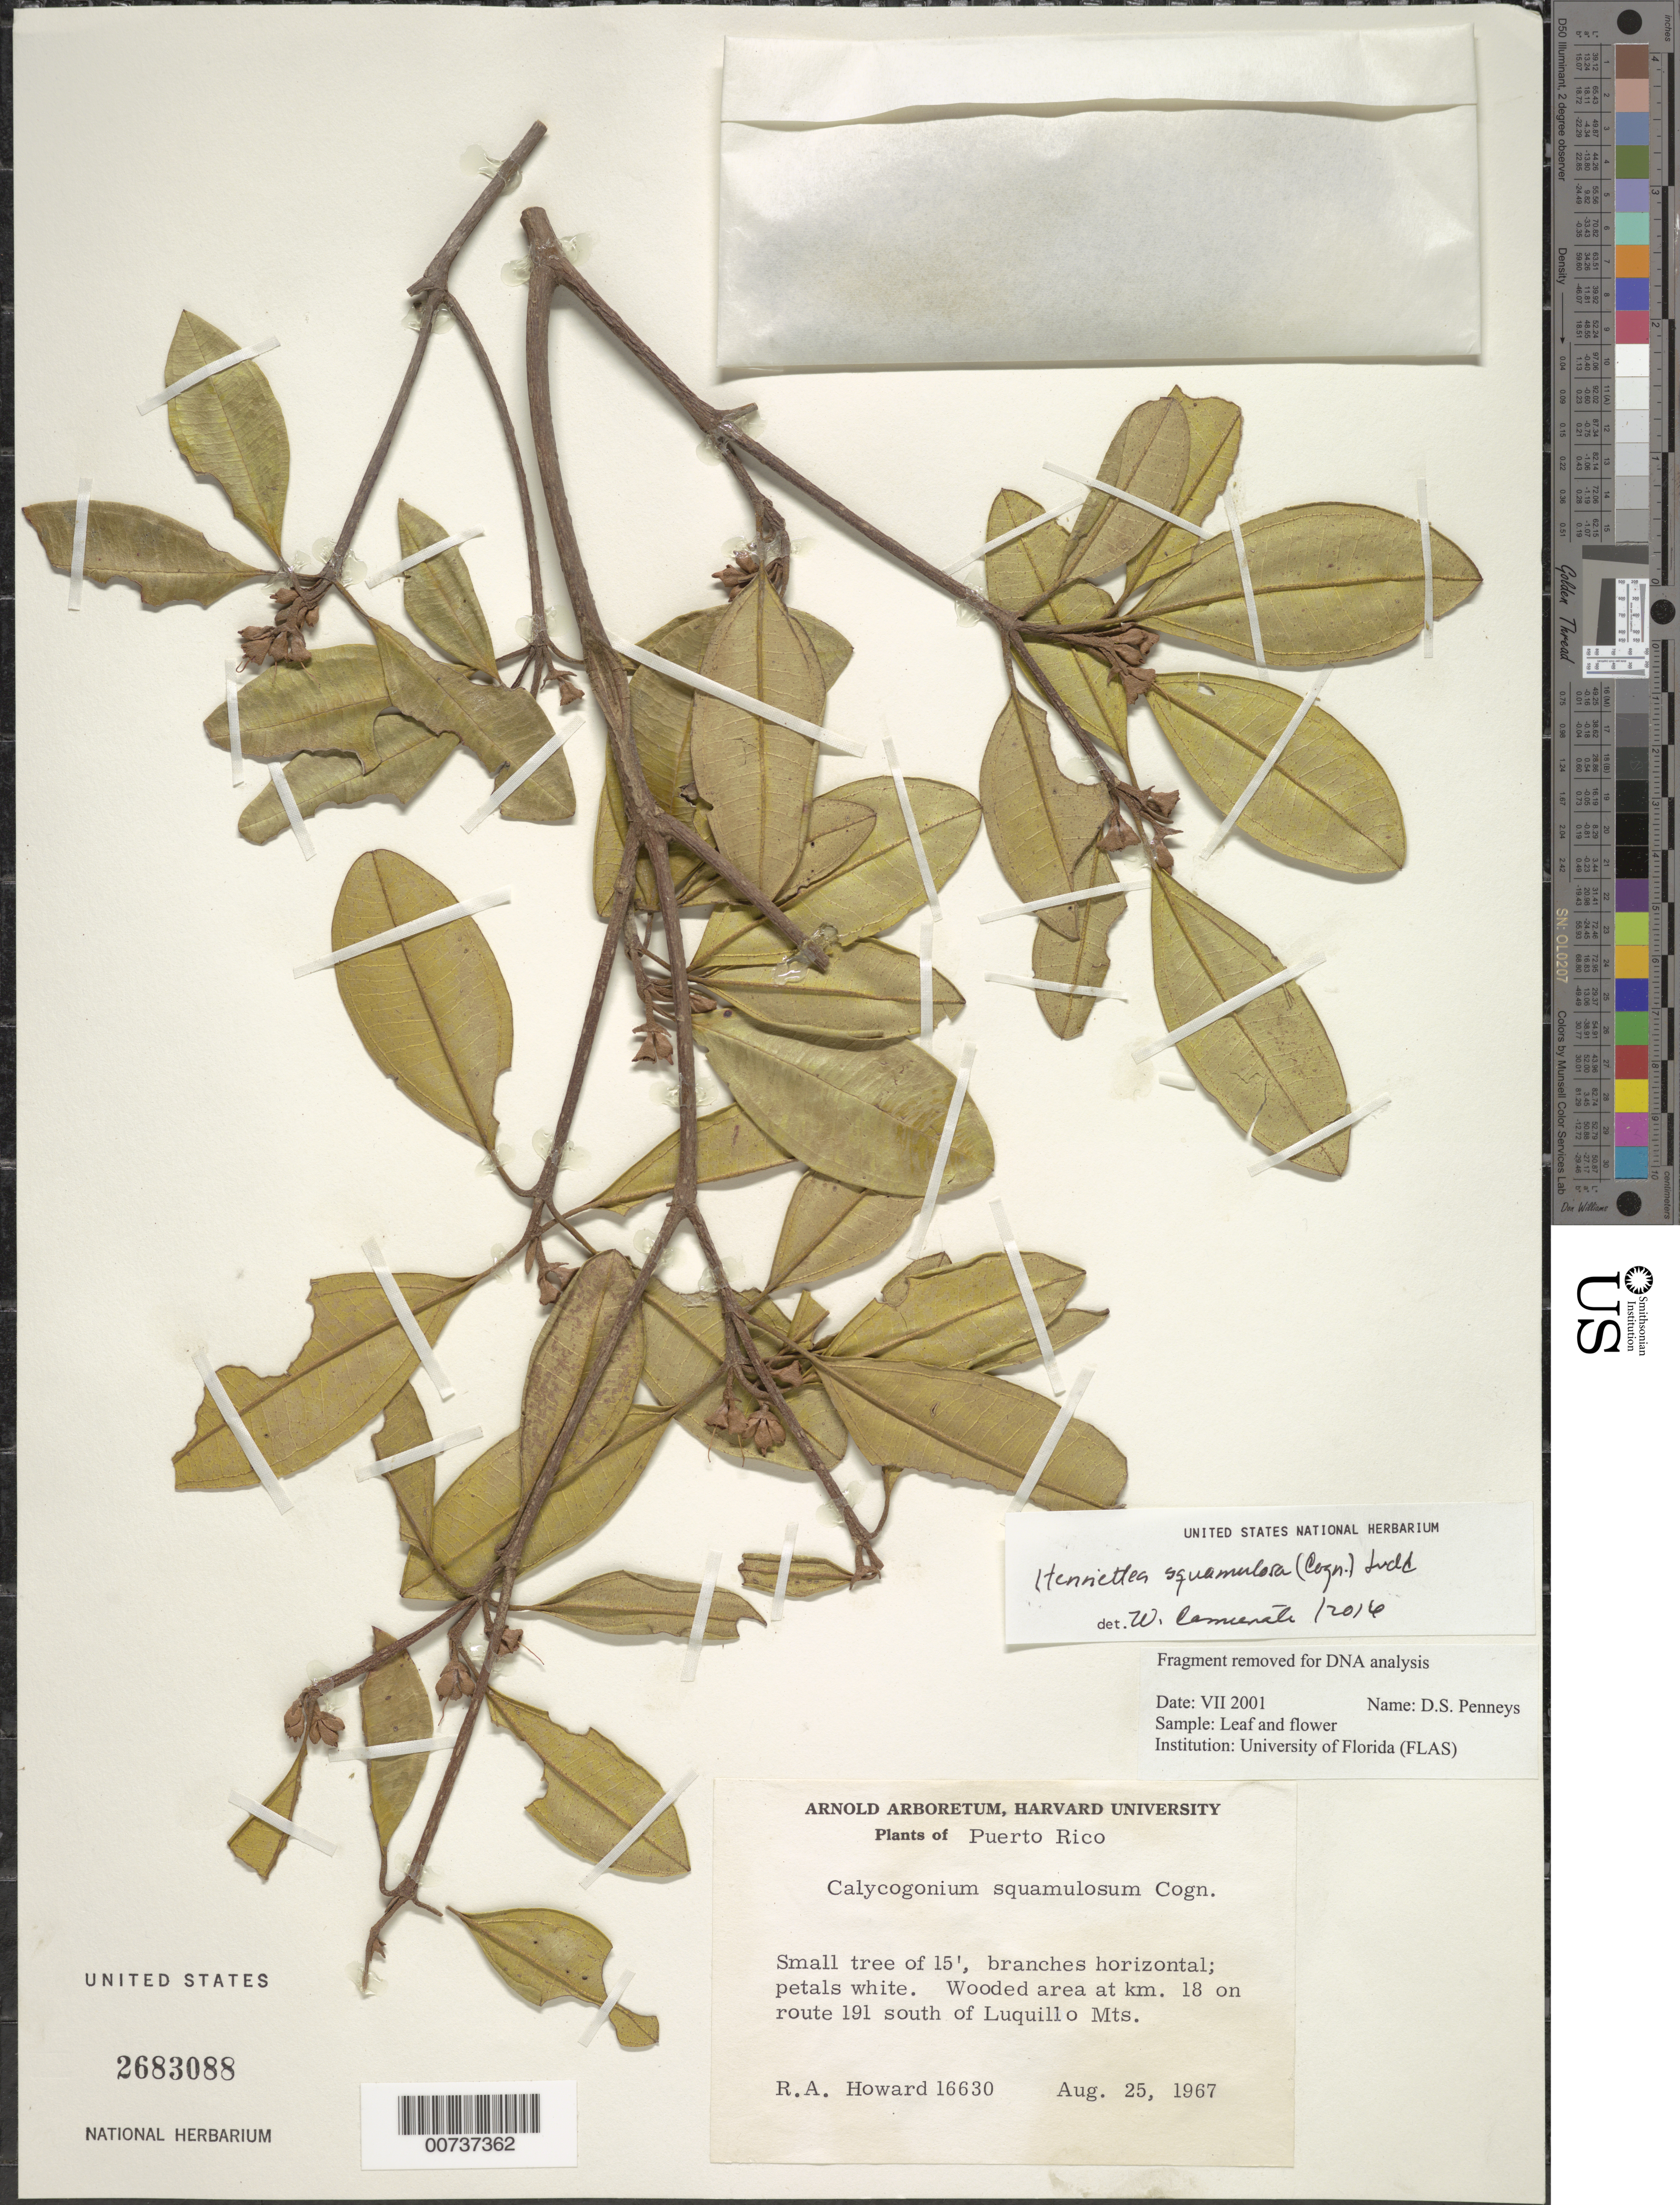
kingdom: Plantae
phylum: Tracheophyta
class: Magnoliopsida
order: Myrtales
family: Melastomataceae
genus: Henriettea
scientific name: Henriettea squamulosa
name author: (Cogn.) Judd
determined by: Carmenate, W.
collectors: R. A. Howard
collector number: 16630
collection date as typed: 25 Aug 1967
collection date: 1967-08-25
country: Puerto Rico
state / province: Luquillo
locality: Wooded area at km 18 on route 191 south of Luquillo Mountains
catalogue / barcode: US 2683088